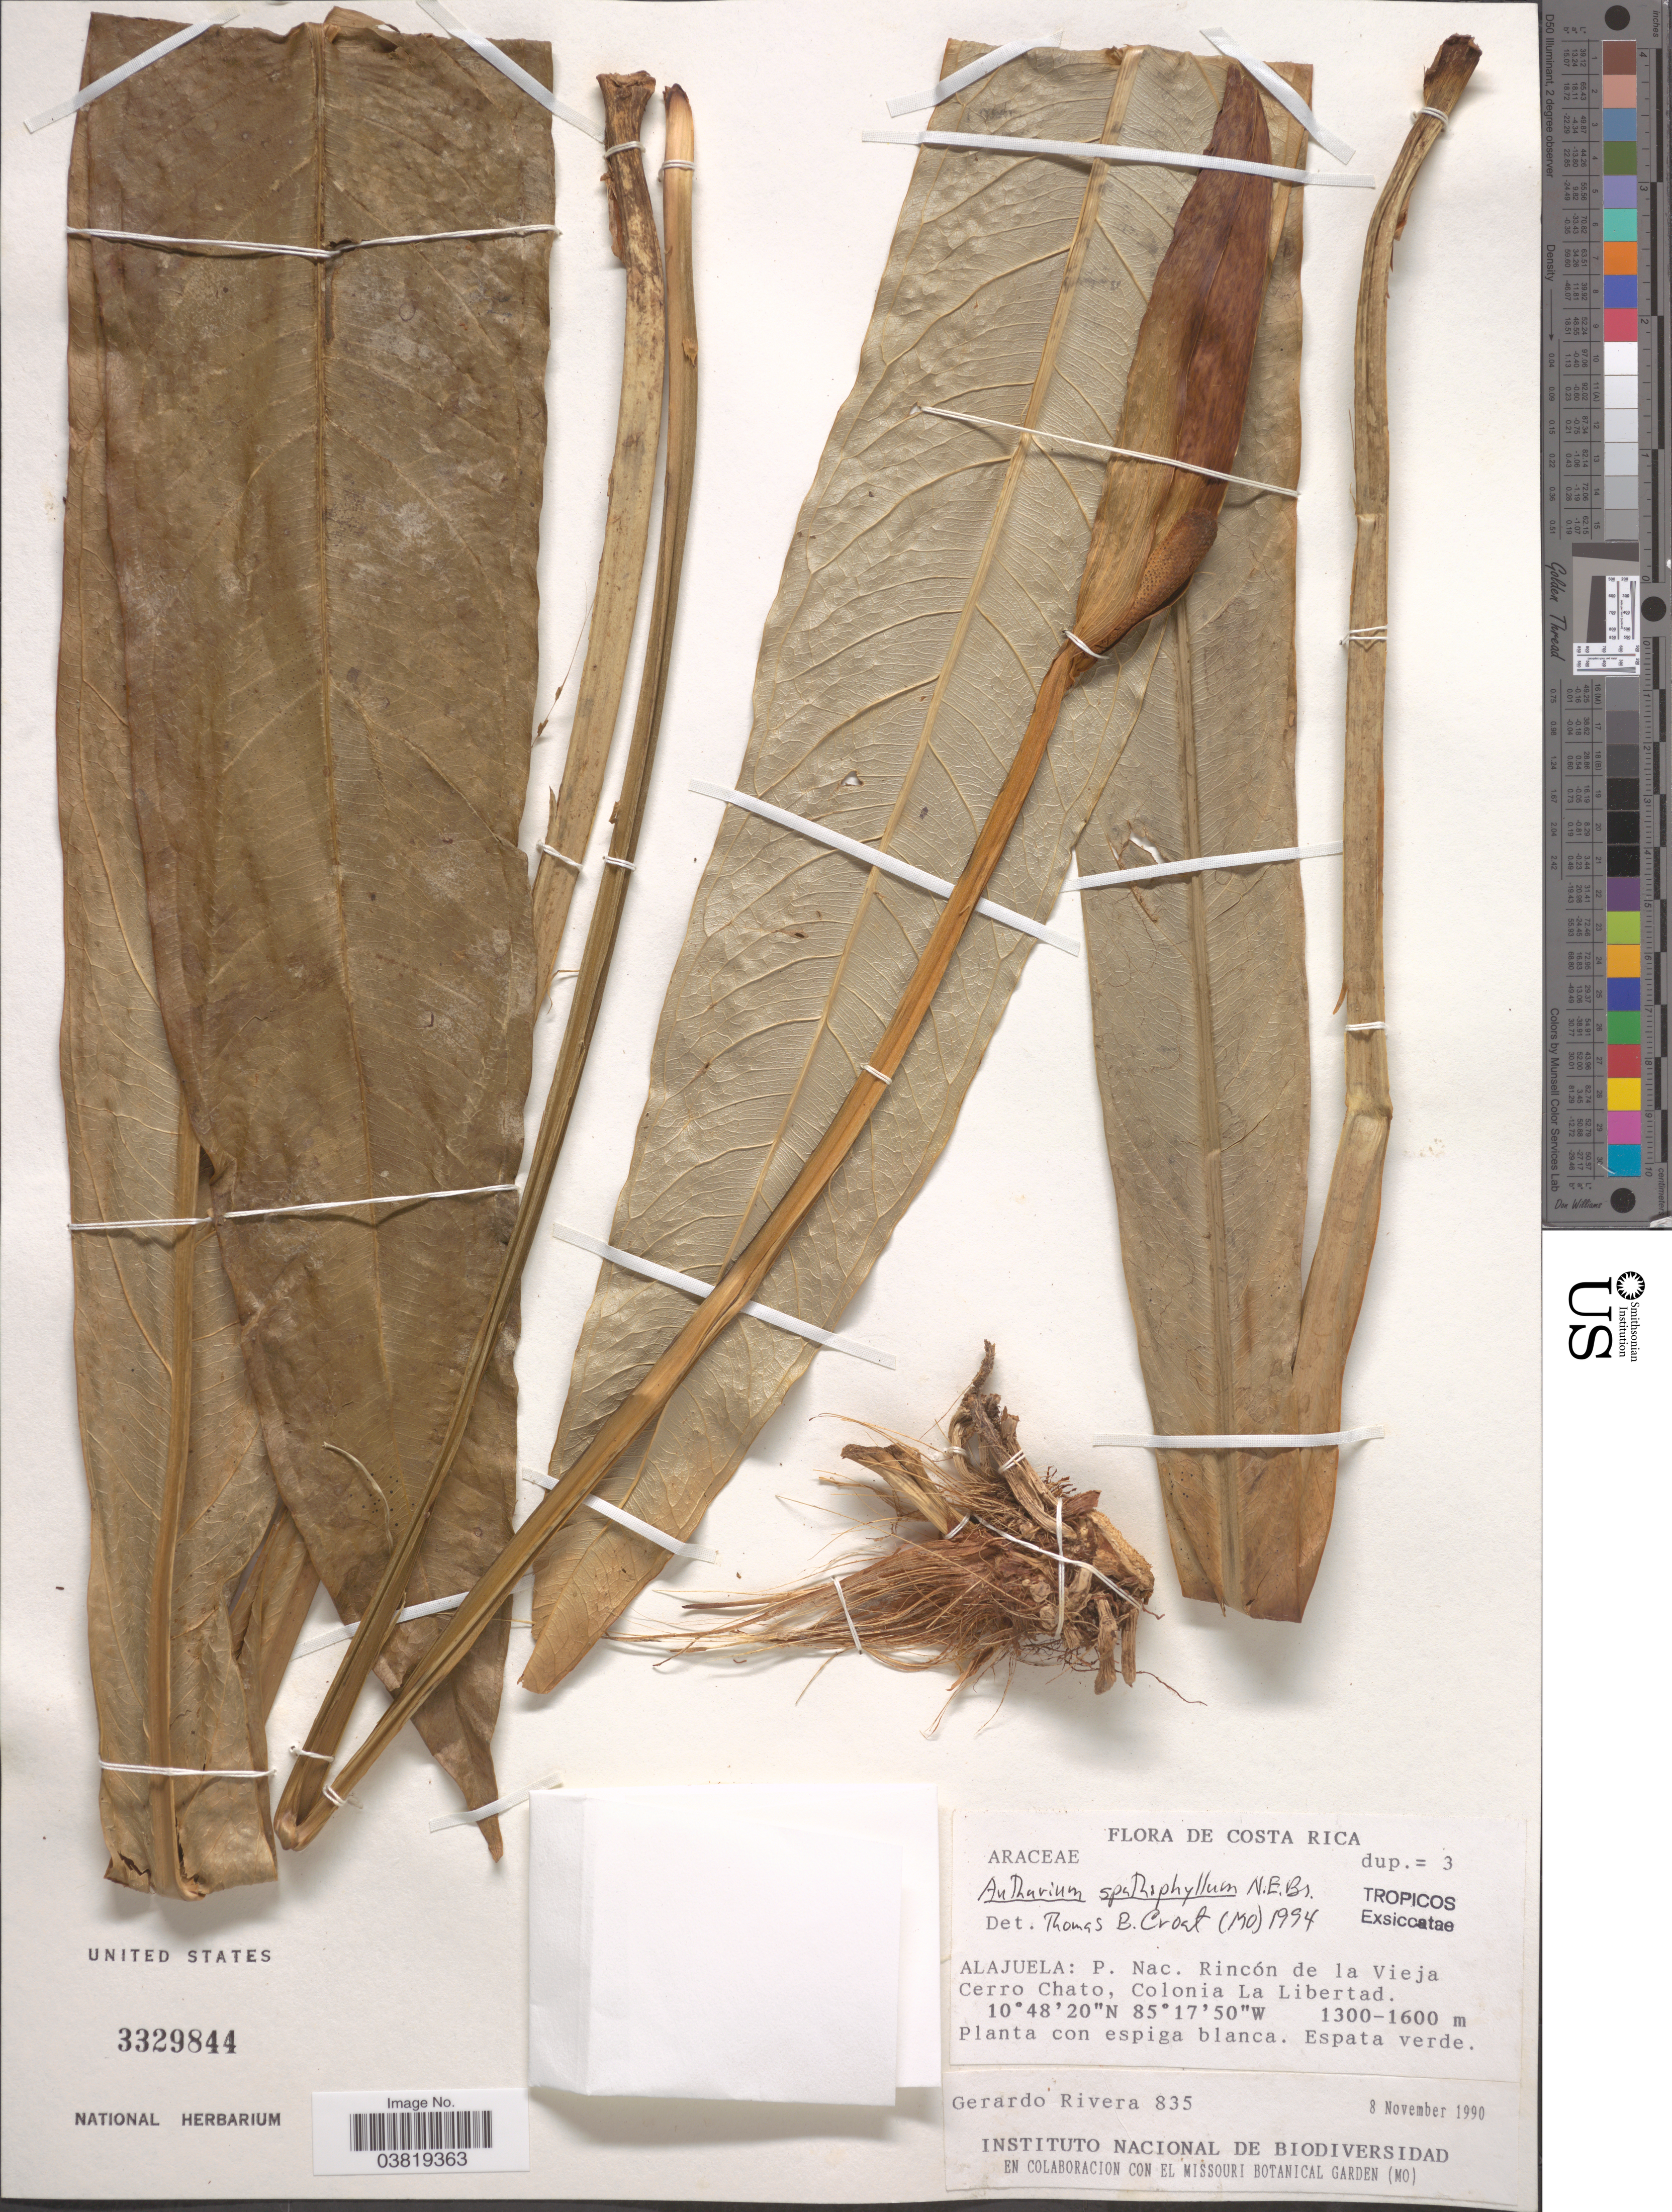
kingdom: Plantae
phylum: Tracheophyta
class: Liliopsida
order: Alismatales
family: Araceae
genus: Anthurium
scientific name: Anthurium spathiphyllum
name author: N.E. Br.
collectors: G. Rivera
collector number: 835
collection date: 1990-11-08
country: Costa Rica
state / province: Alajuela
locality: P. Nac. Rincón de la Vieja Cerro Chato, Colonia La Libertad.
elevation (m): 1300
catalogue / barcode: US 3329844